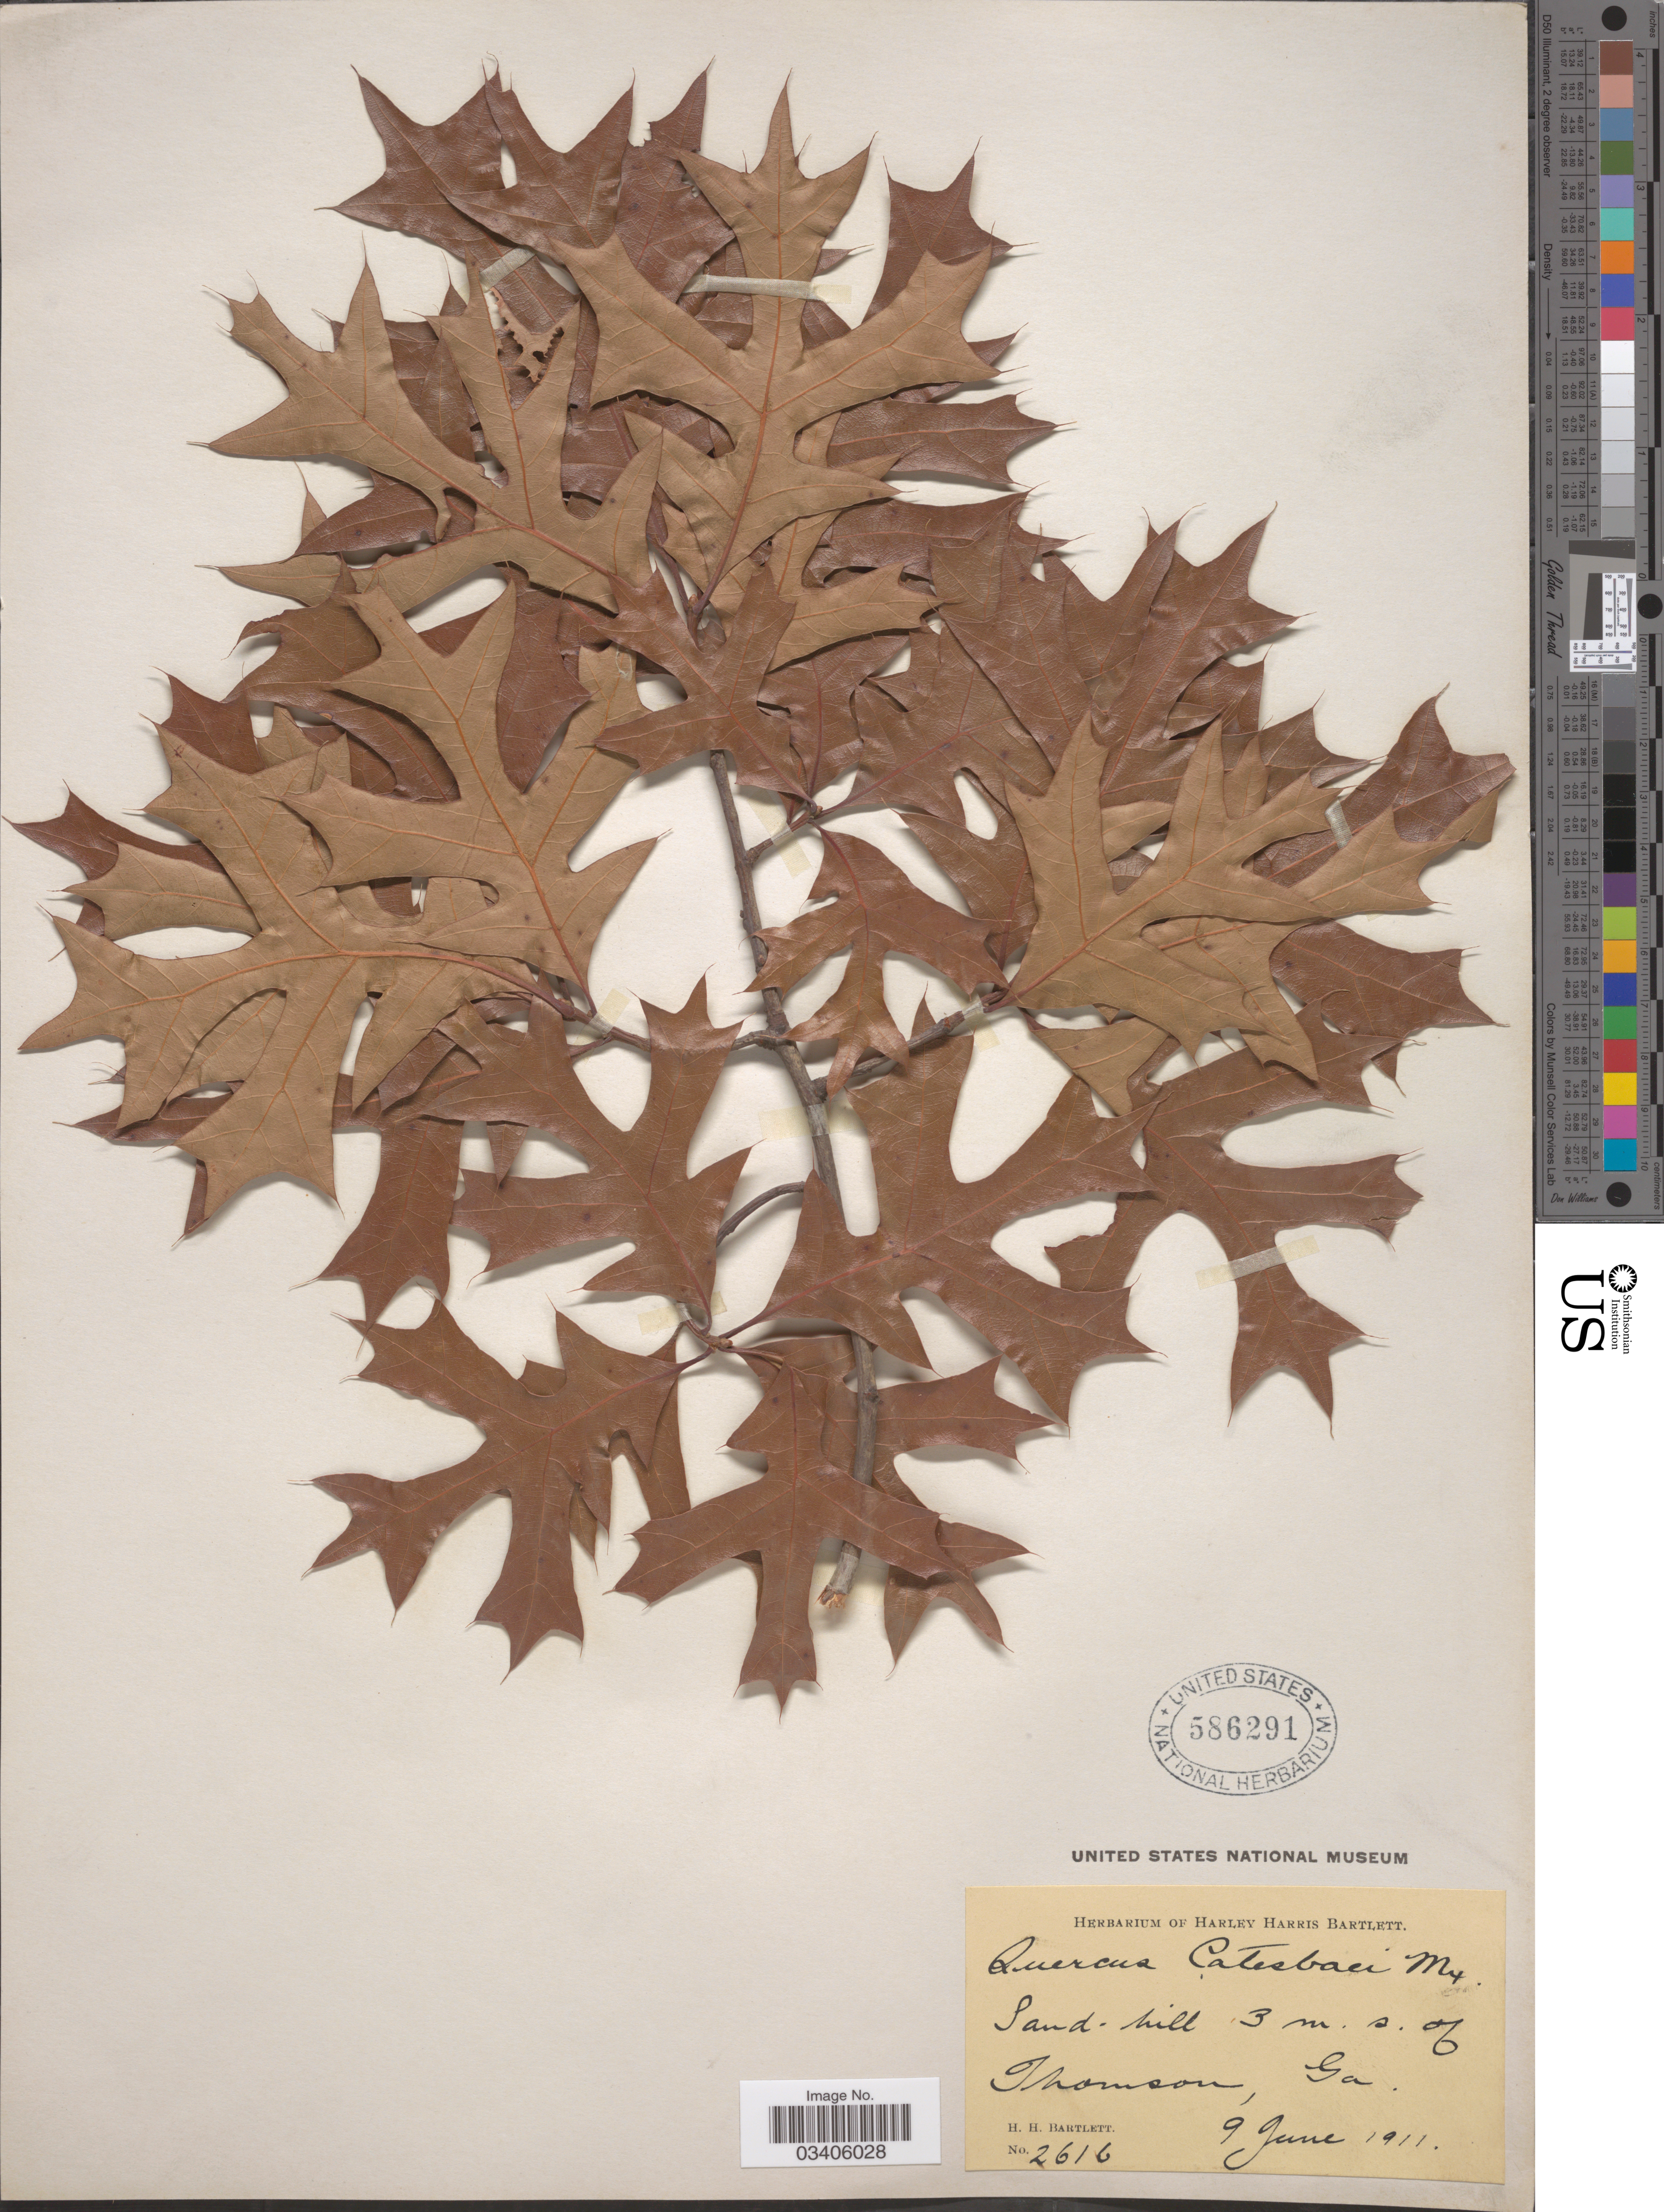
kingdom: Plantae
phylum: Tracheophyta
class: Magnoliopsida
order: Fagales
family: Fagaceae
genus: Quercus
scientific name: Quercus laevis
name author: Walter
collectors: H. H. Bartlett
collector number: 2616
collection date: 1911-06-09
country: United States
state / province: Georgia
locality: Sand-hill, 3 m. s. of Thomson.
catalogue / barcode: US 586291